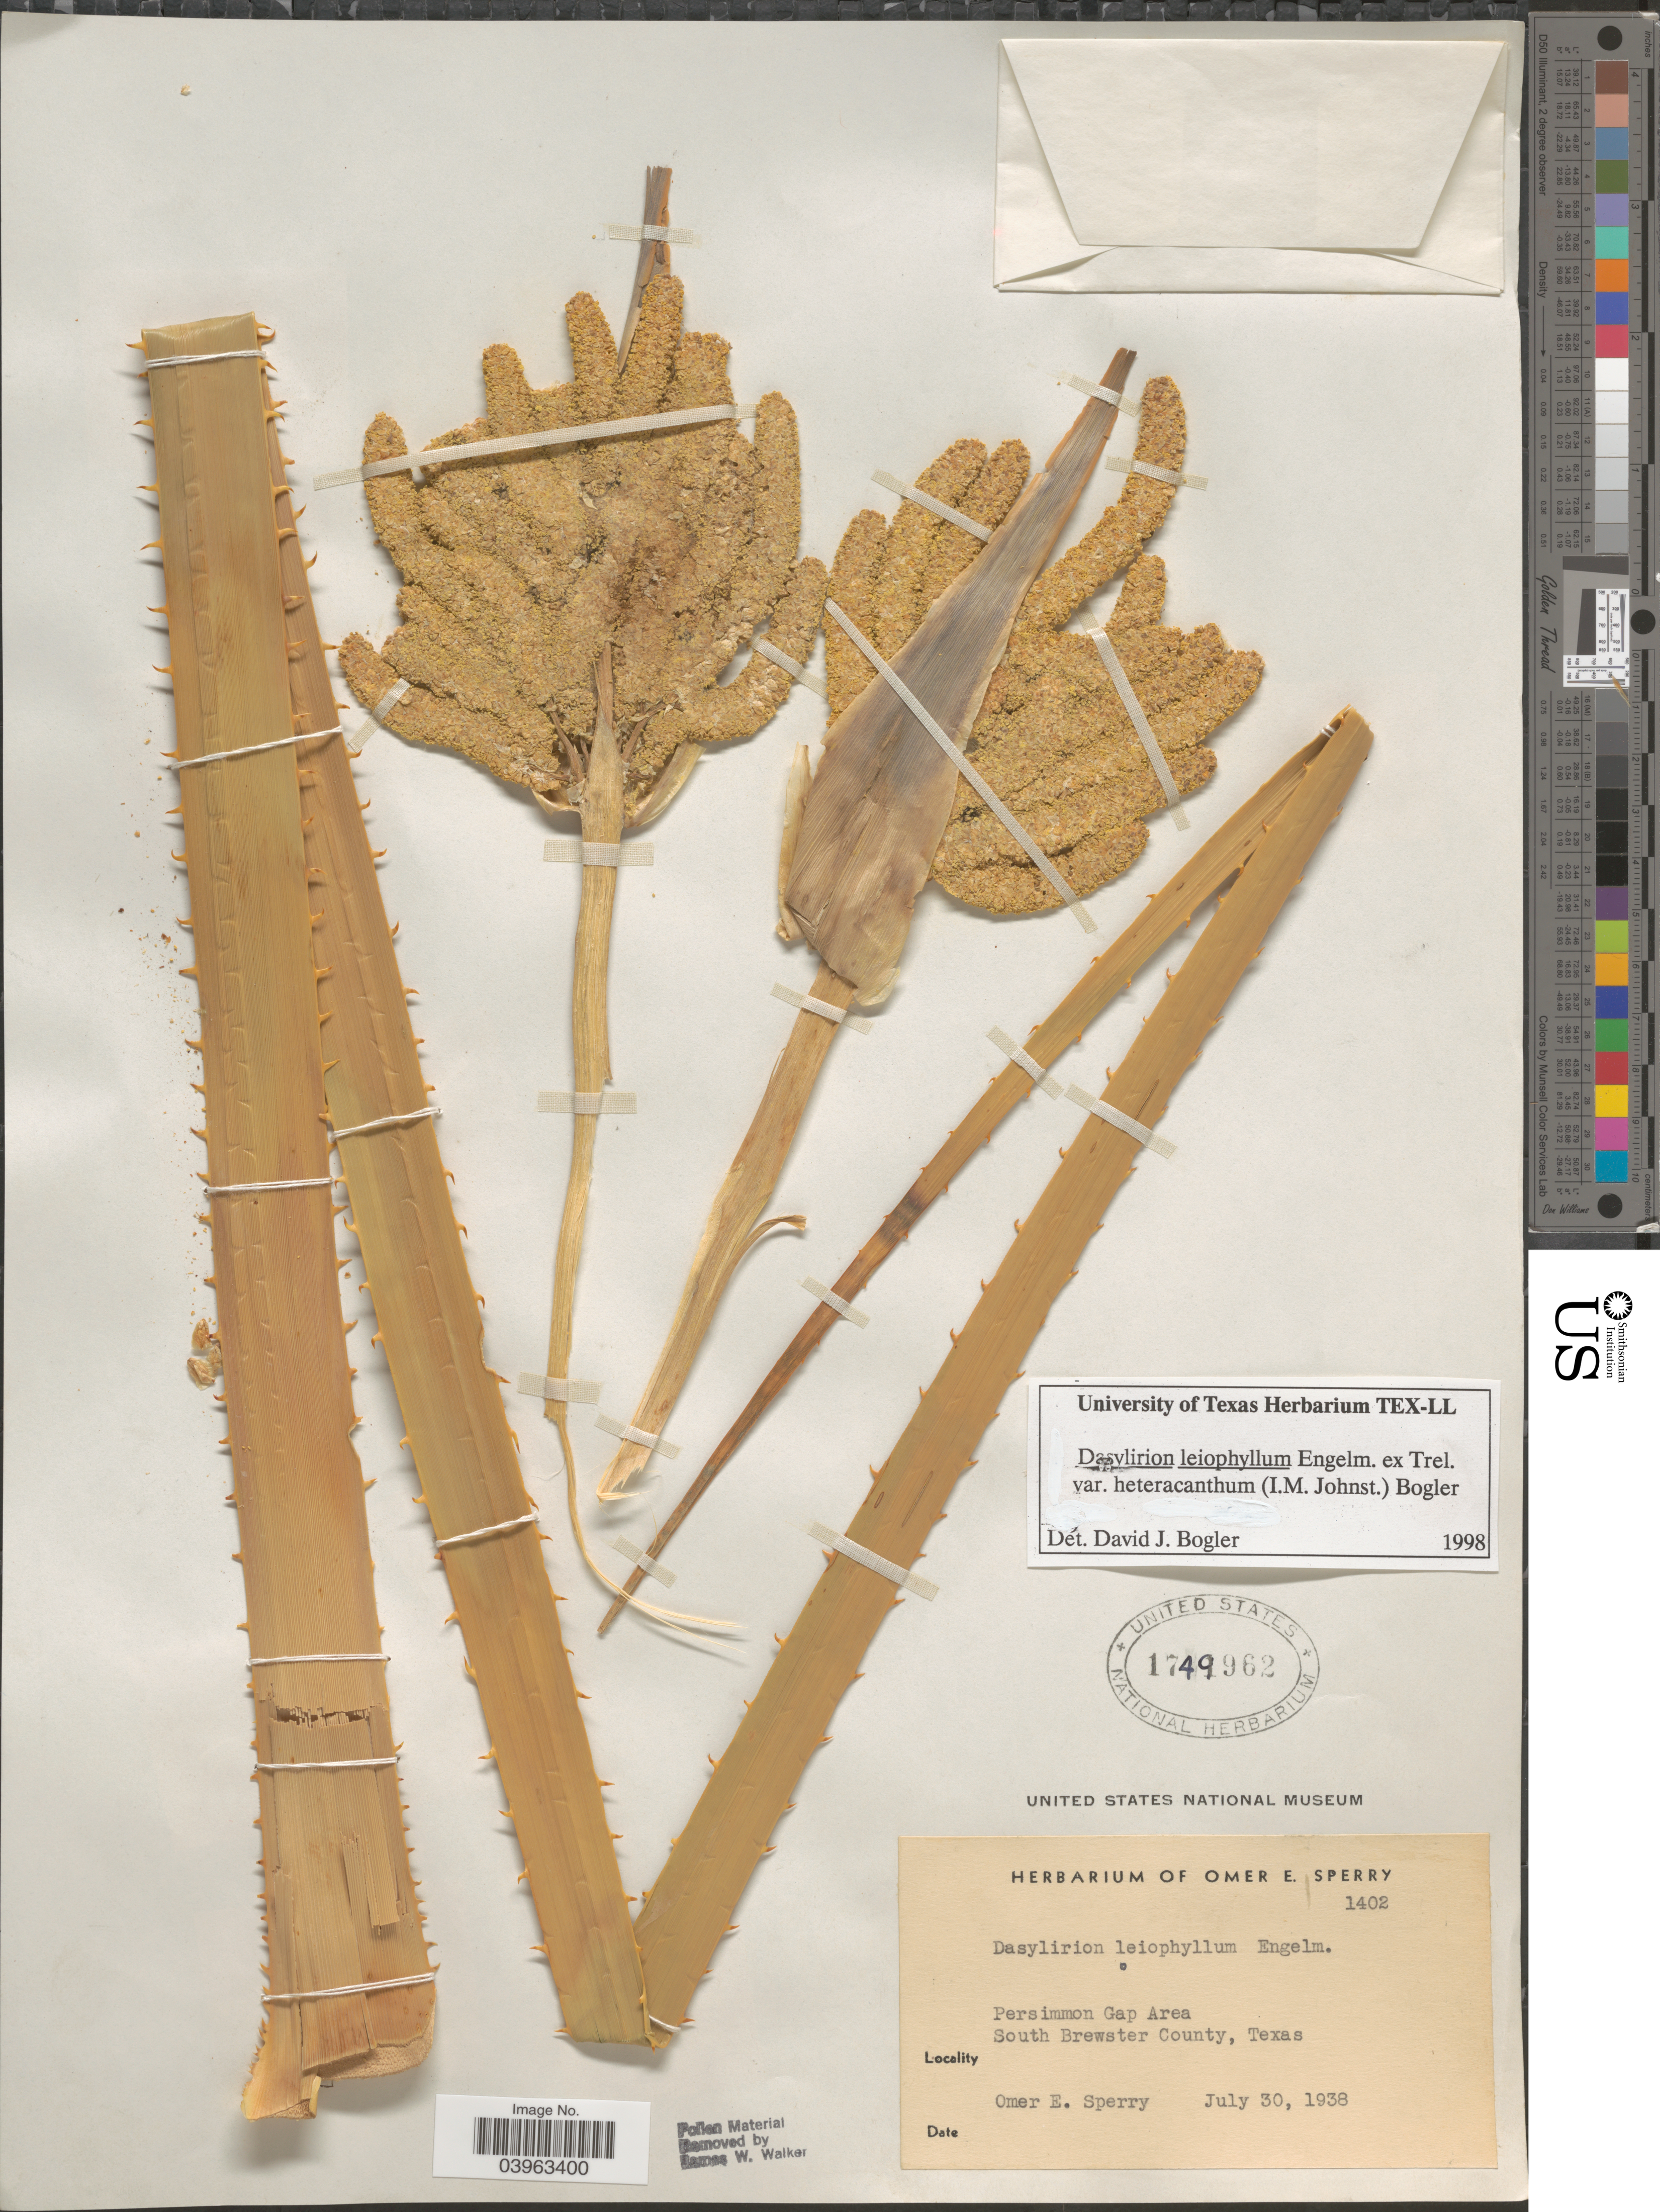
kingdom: Plantae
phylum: Tracheophyta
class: Liliopsida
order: Asparagales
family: Asparagaceae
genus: Dasylirion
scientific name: Dasylirion leiophyllum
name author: Engelm. ex Trel.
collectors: O. E. Sperry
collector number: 1402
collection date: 1938-07-30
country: United States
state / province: Texas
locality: Persimmon Gap Area. South Brewster County.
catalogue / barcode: US 1749962